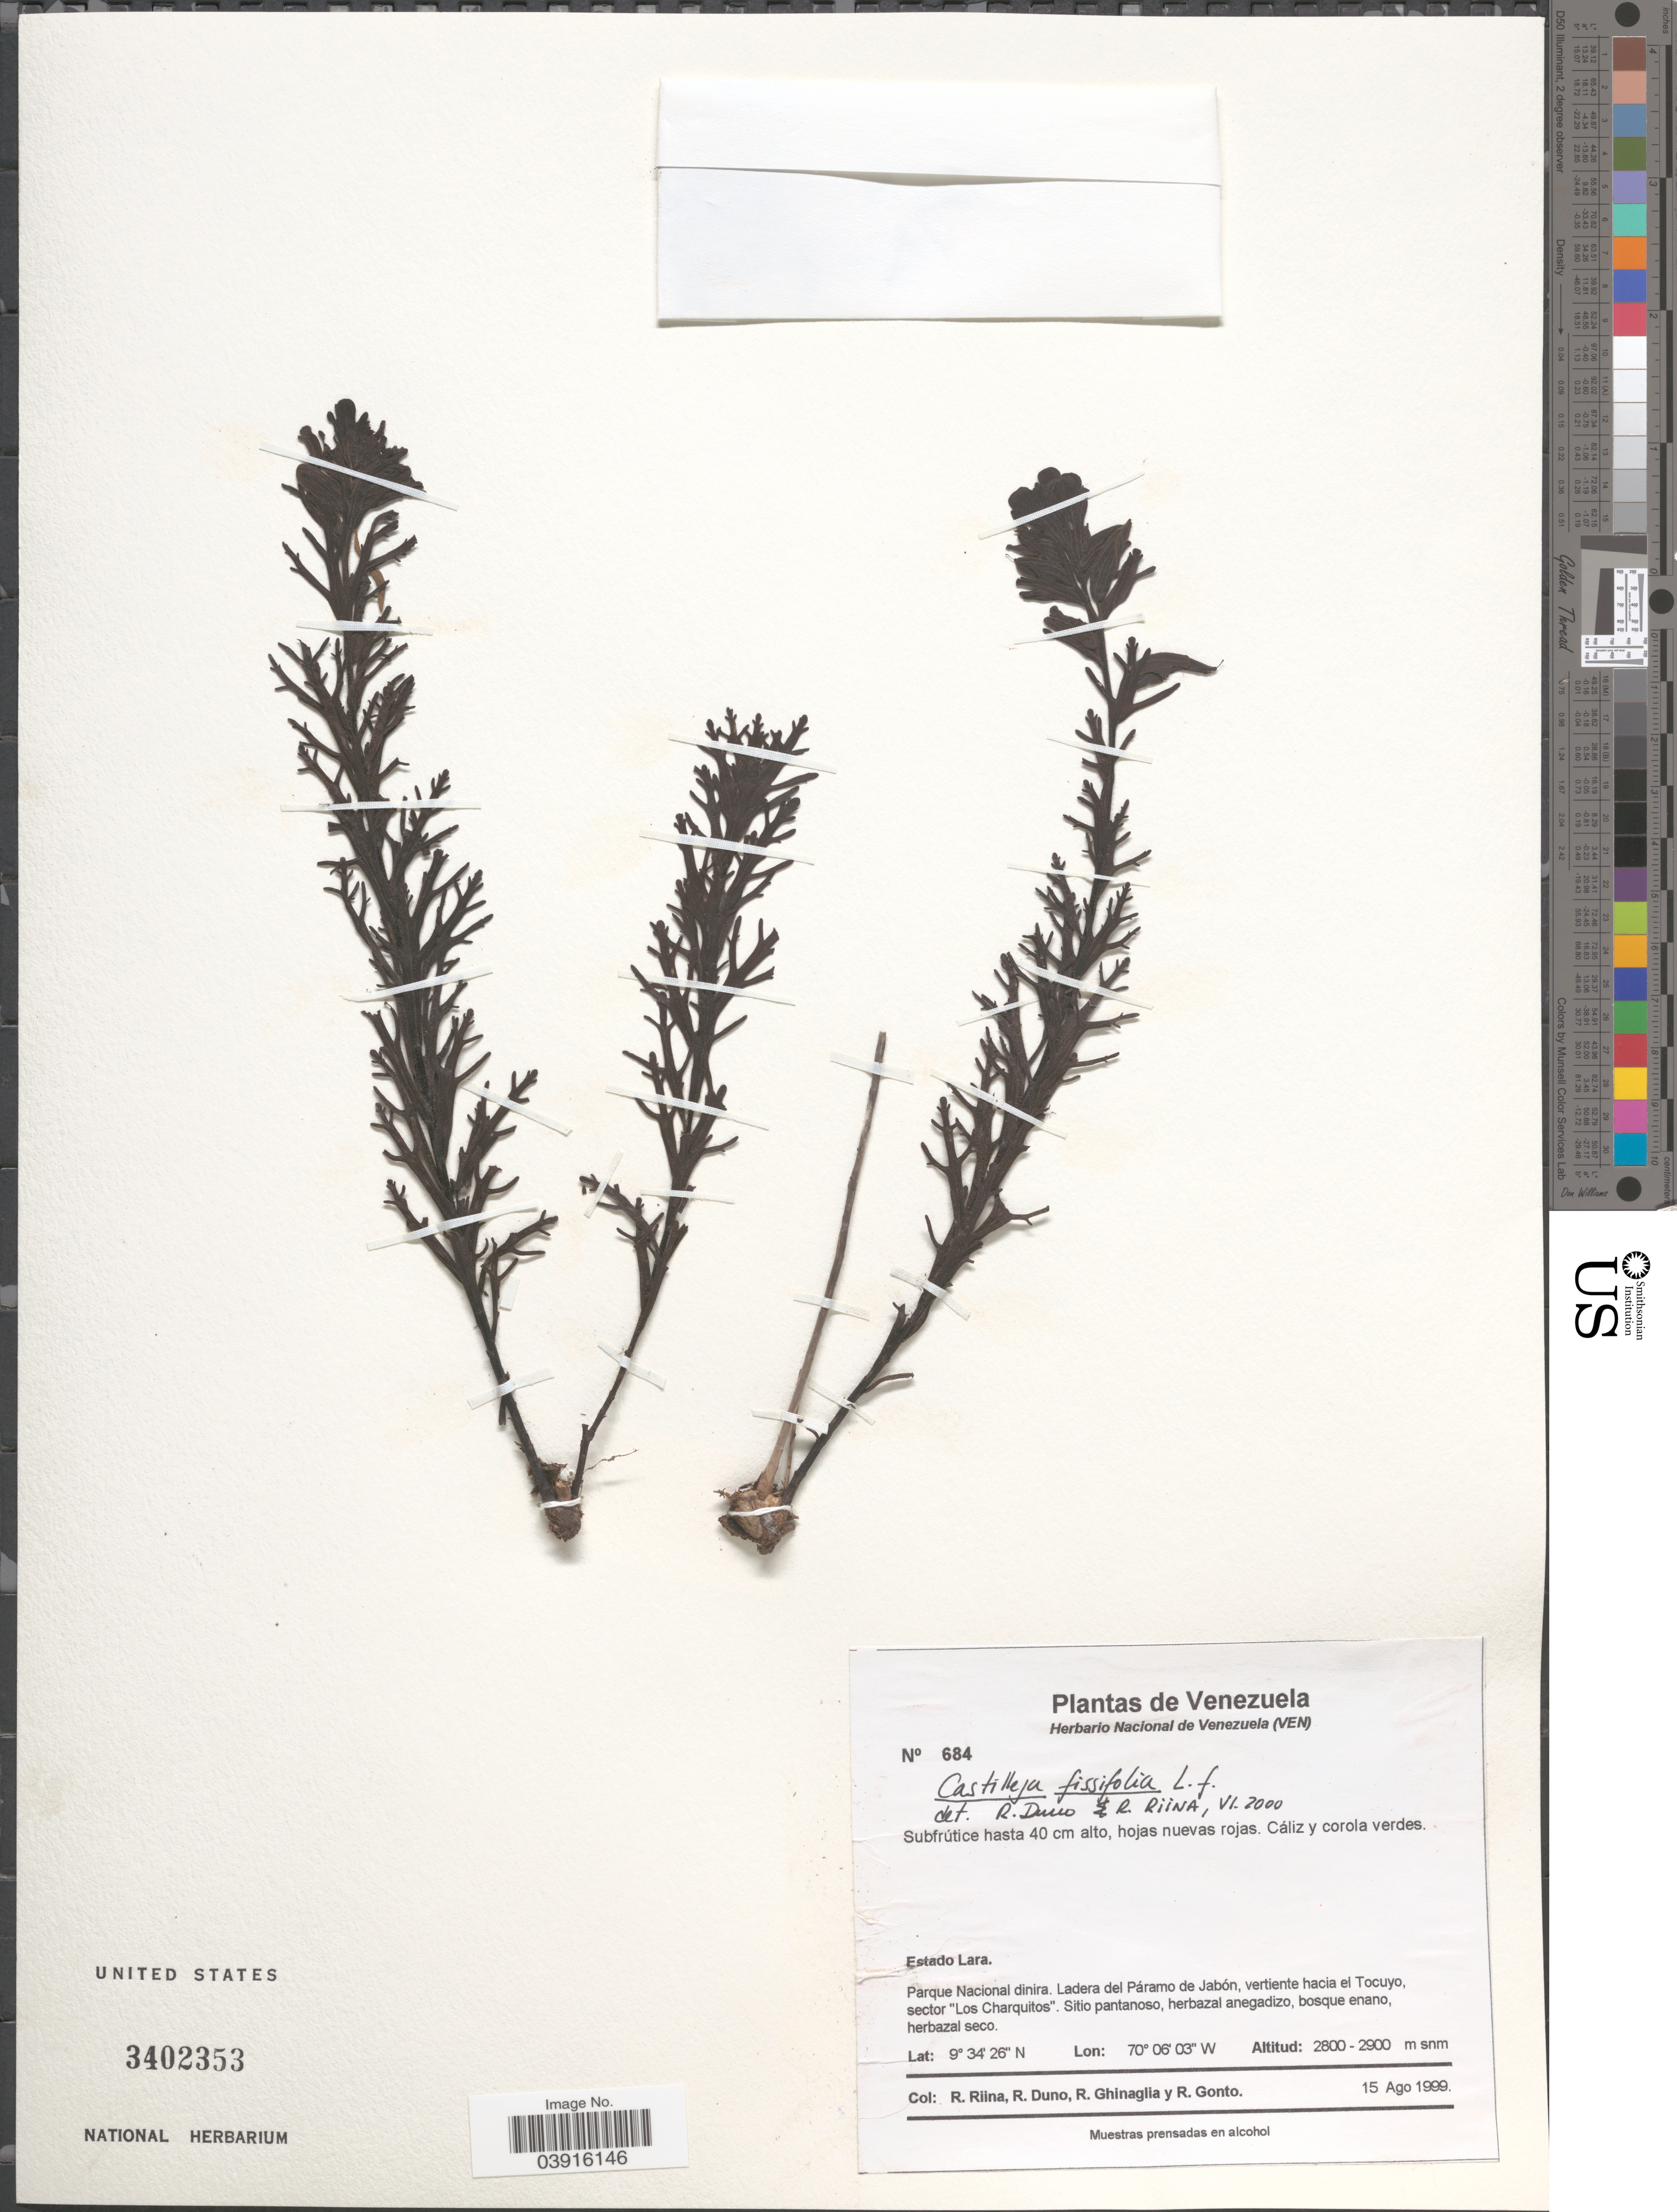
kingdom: Plantae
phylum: Tracheophyta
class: Magnoliopsida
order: Lamiales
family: Orobanchaceae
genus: Castilleja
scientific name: Castilleja fissifolia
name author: L. f.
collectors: R. Riina, R. Duno, R. Ghinaglia & R. Gonto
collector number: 684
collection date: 1999-08-15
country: Venezuela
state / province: Lara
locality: Parque Nacional dinira. Ladera del Páramo de Jabón, vertiente hacia el Tocuyo, sector "Los Charquitos".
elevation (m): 2800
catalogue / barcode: US 3402353